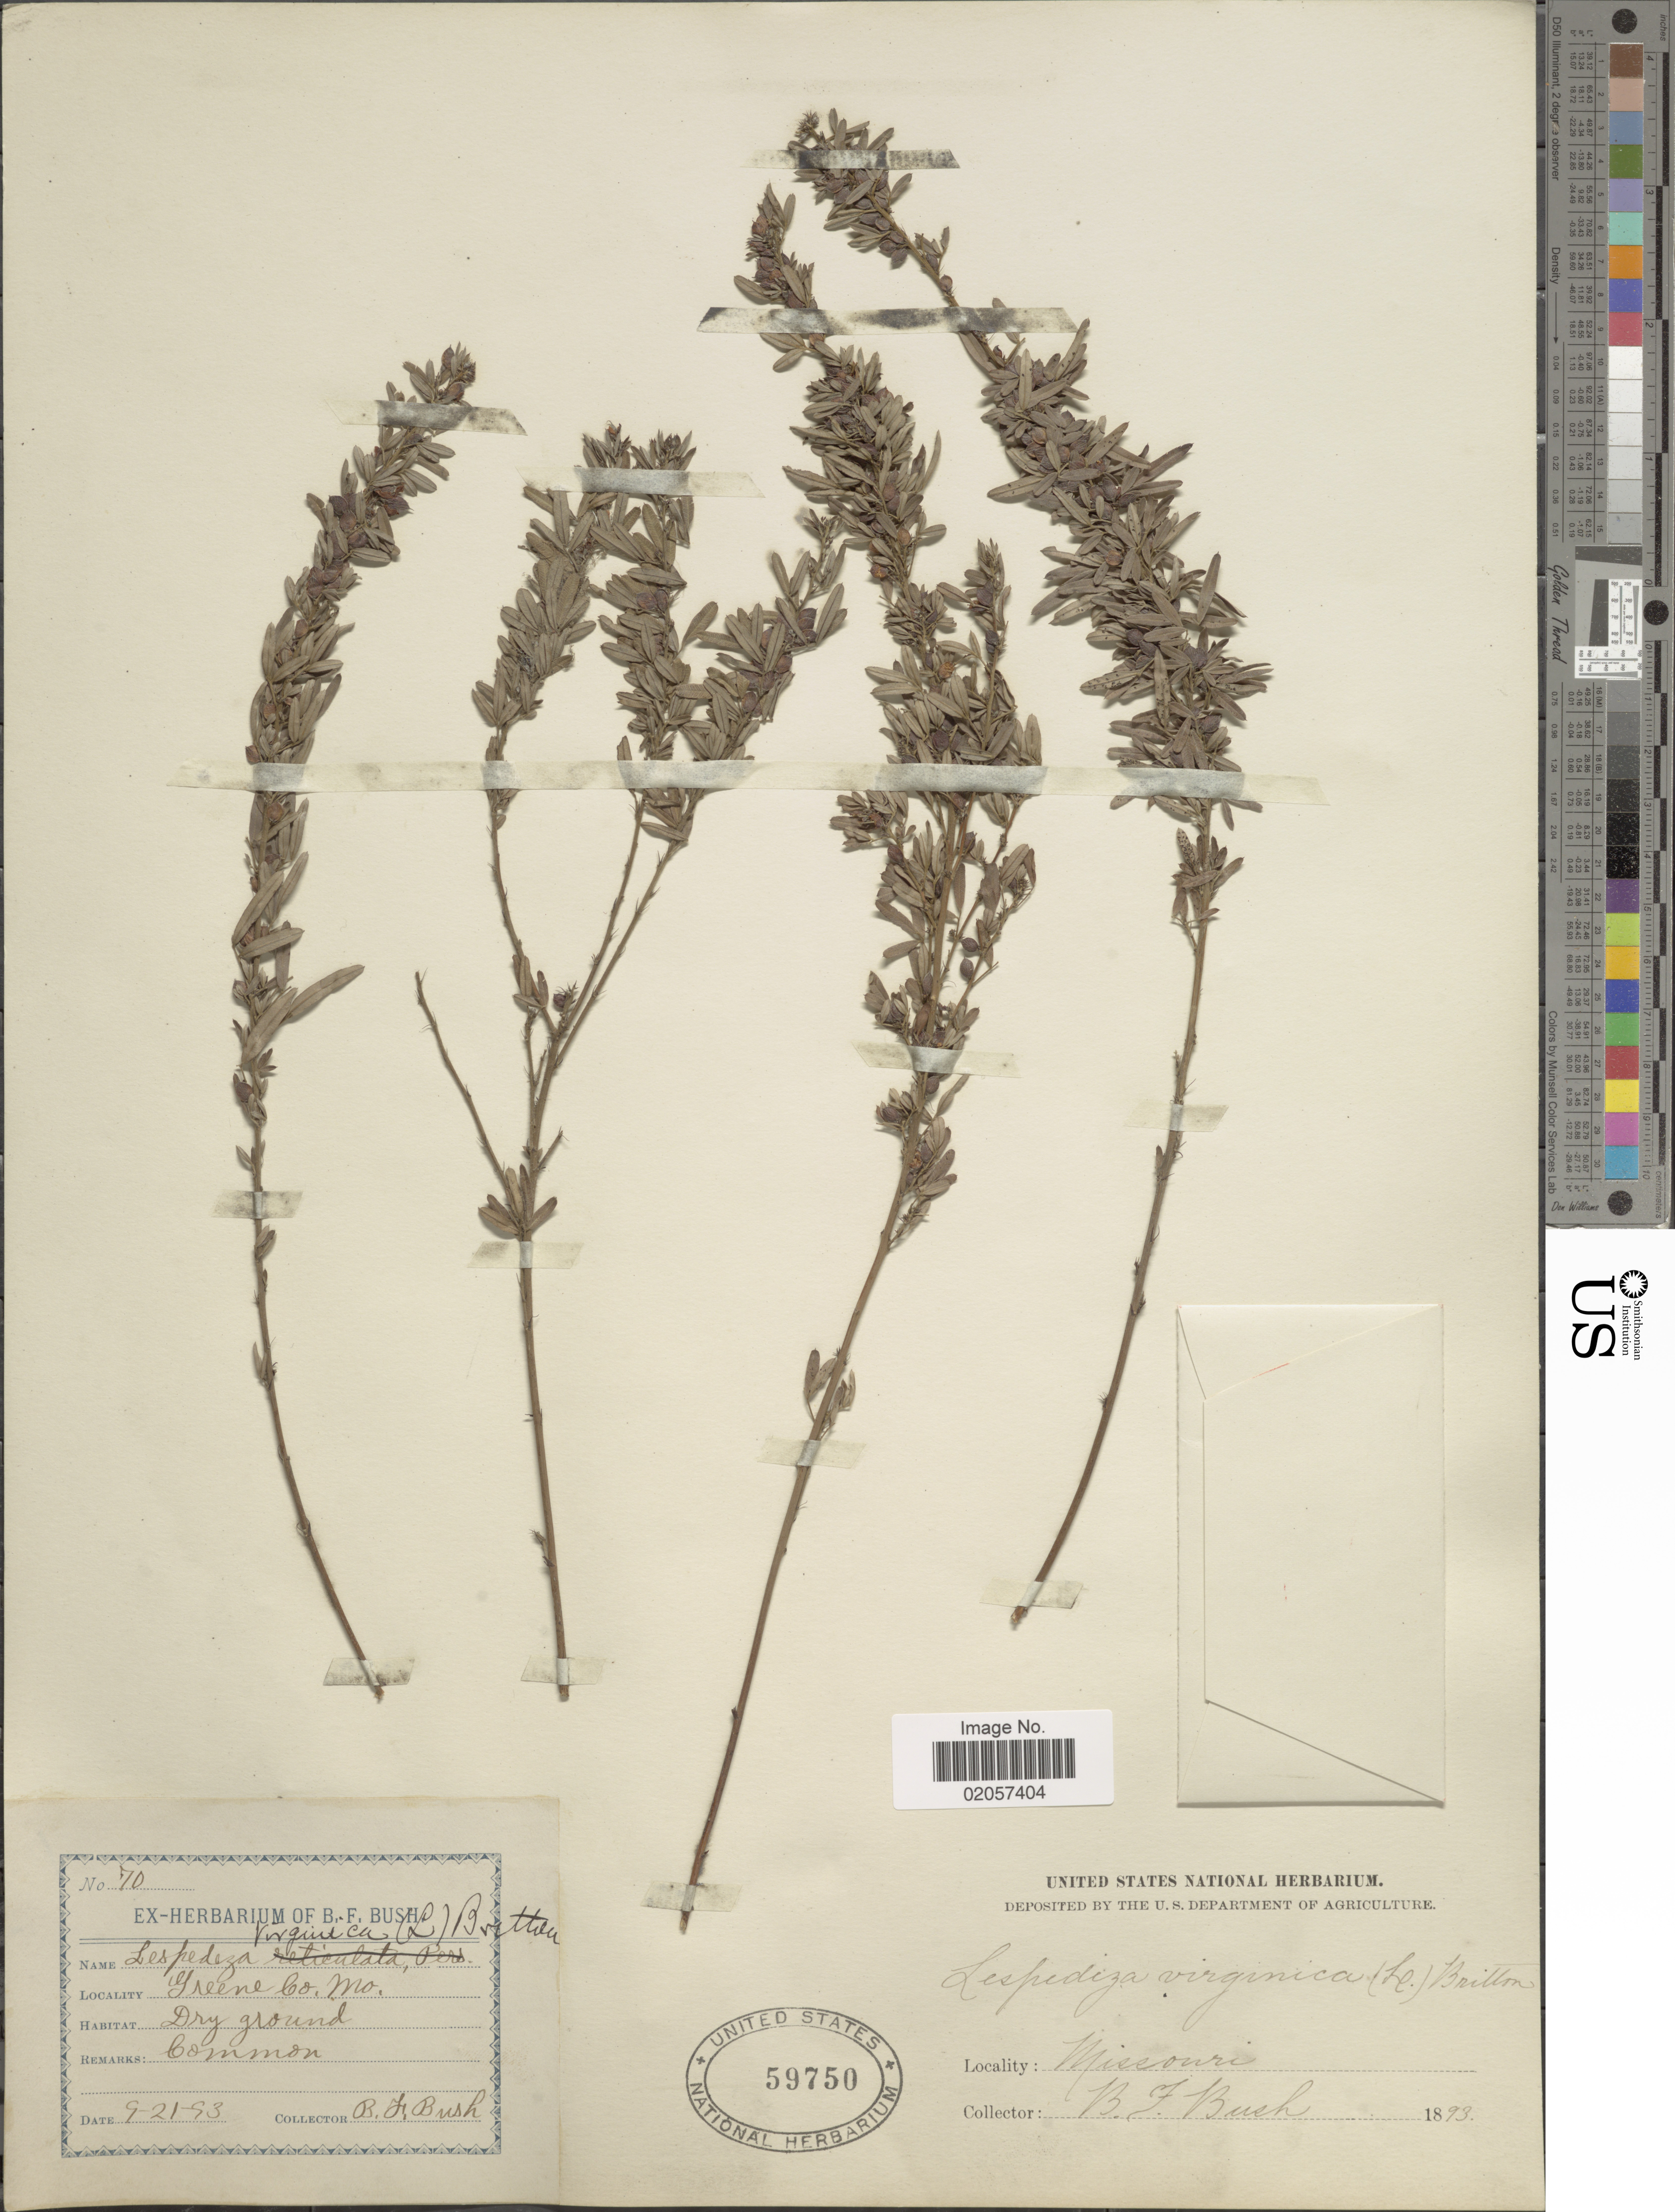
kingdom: Plantae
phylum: Tracheophyta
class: Magnoliopsida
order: Fabales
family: Fabaceae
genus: Lespedeza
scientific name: Lespedeza virginica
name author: (L.) Britton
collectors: B. F. Bush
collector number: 70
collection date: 1893-09-21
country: United States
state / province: Missouri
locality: Greene Co., Mo.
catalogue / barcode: US 59750